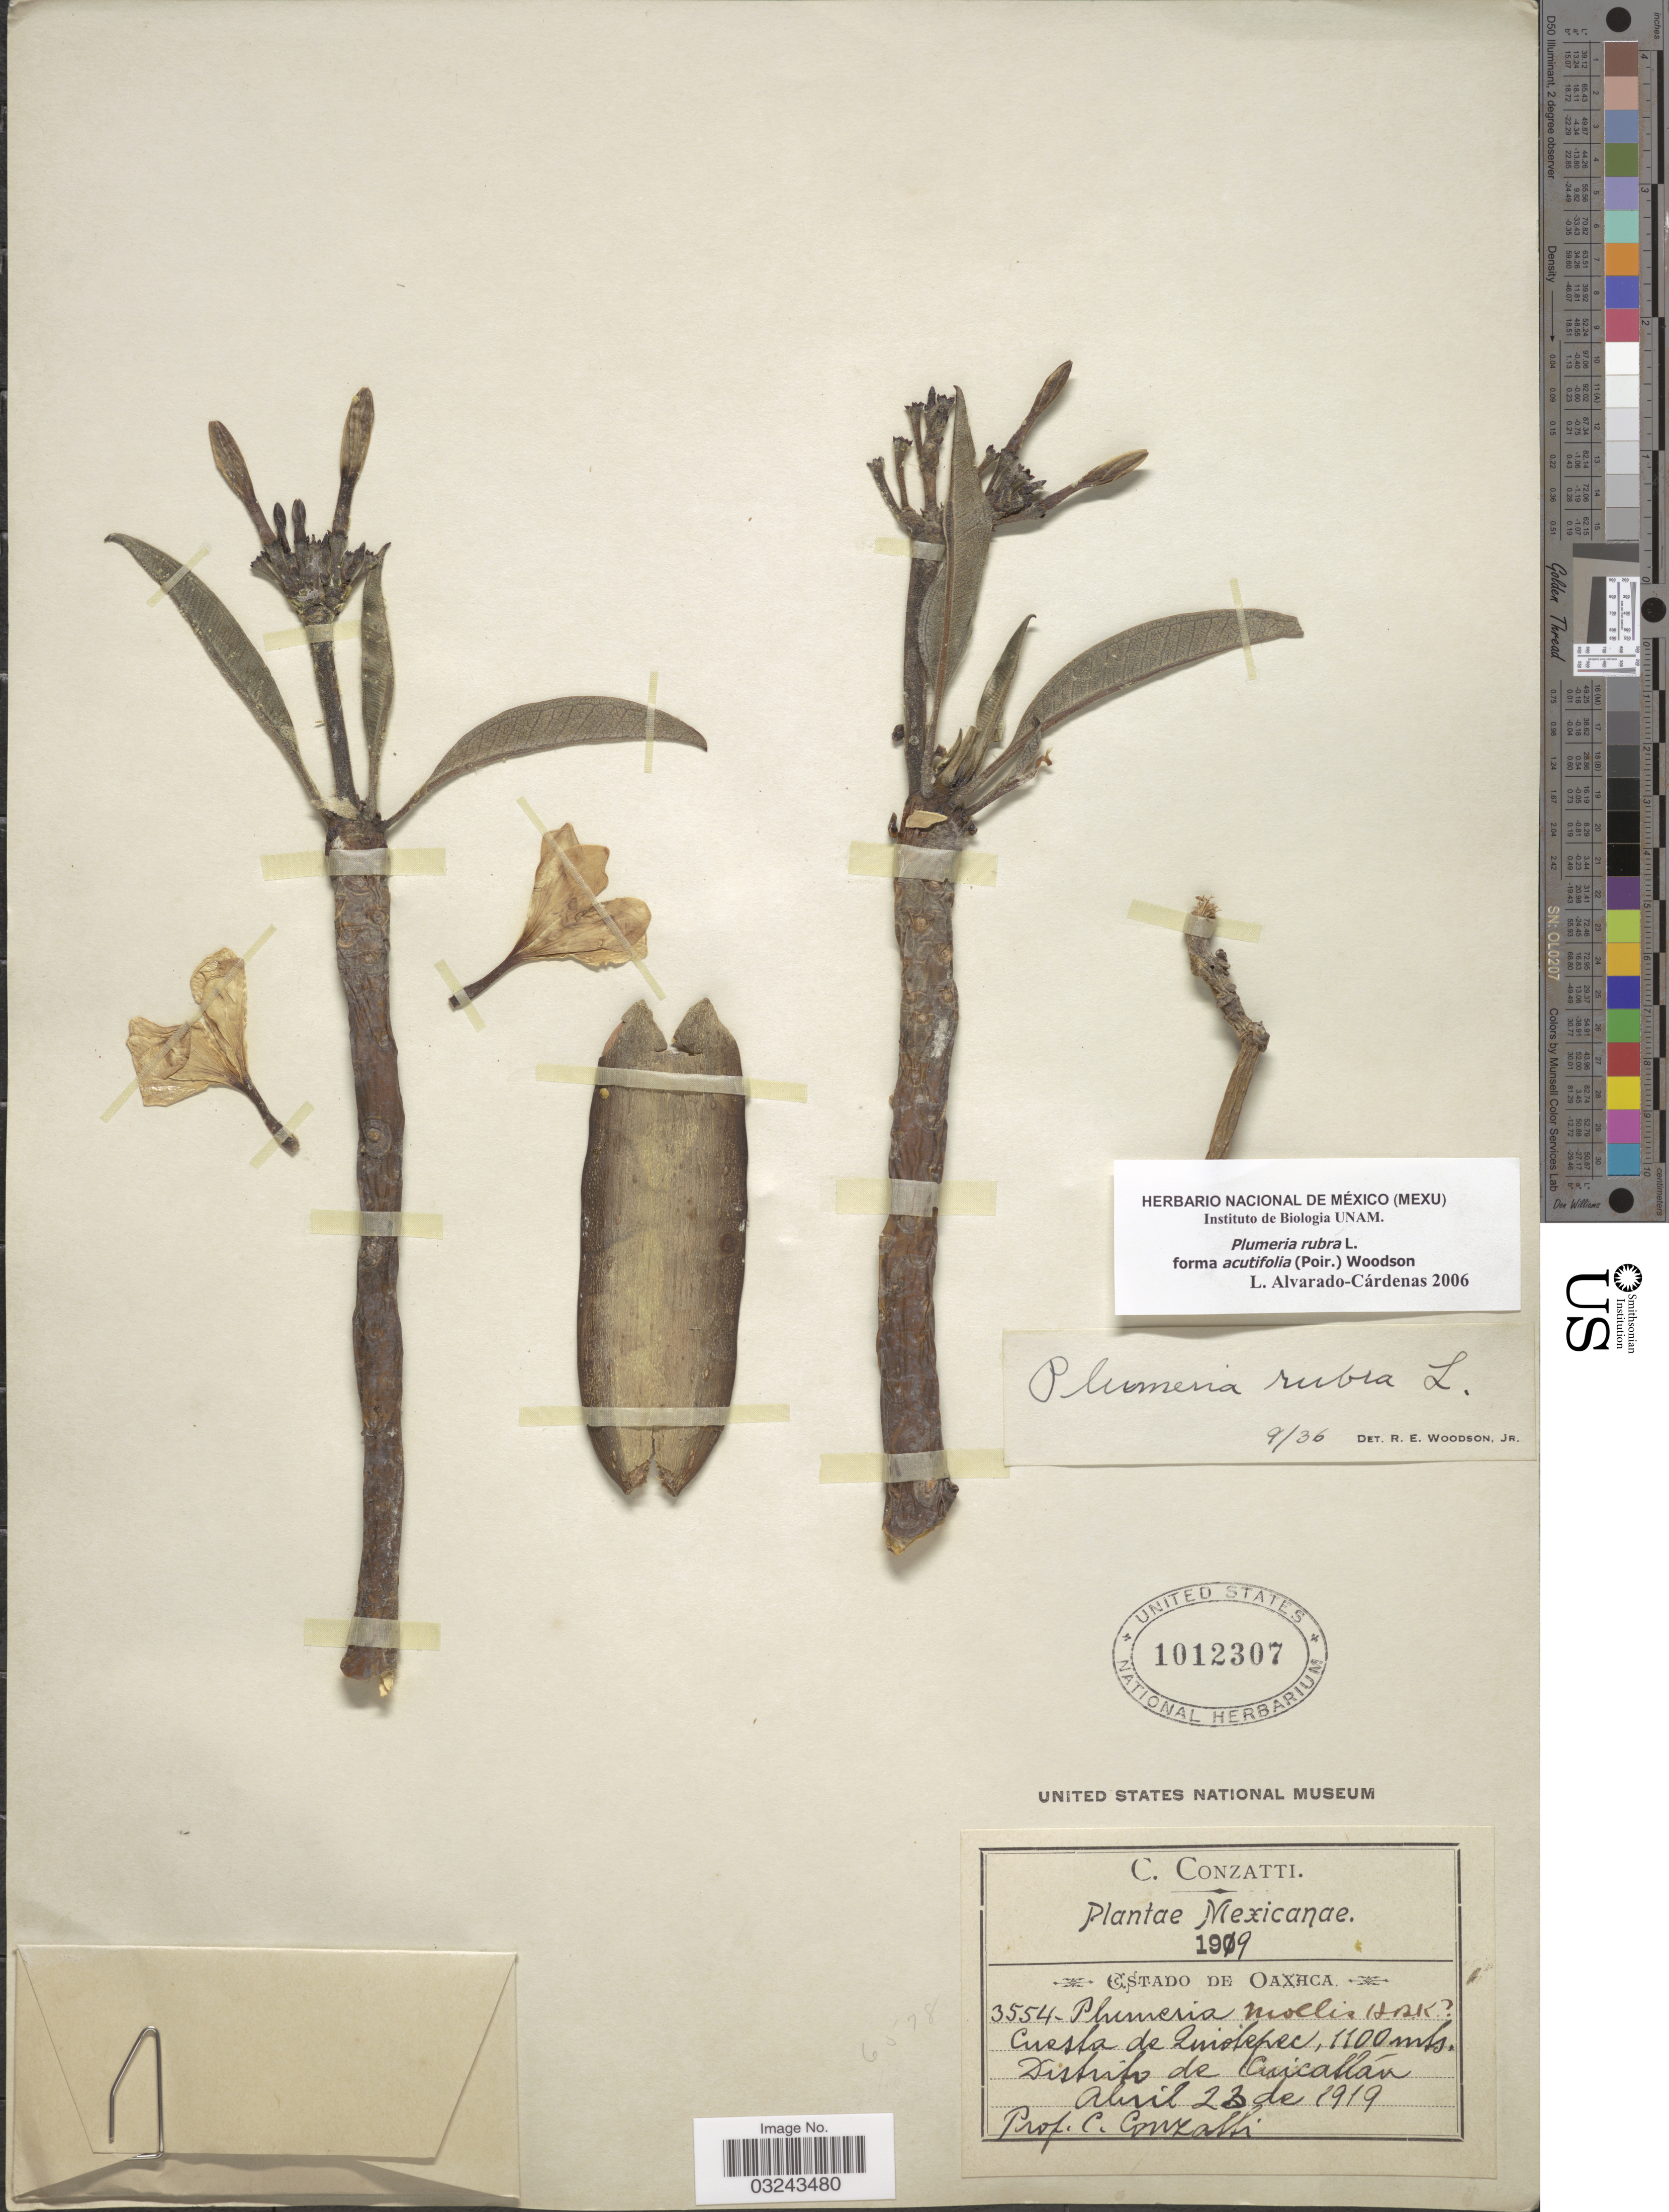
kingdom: Plantae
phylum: Tracheophyta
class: Magnoliopsida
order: Gentianales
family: Apocynaceae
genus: Plumeria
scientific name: Plumeria rubra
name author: L.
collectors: C. Conzatti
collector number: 3554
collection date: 1919-04-23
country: Mexico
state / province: Oaxaca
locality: Cuesta de Quiotepec, Distrito de Cuicatlan.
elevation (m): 1100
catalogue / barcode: US 1012307